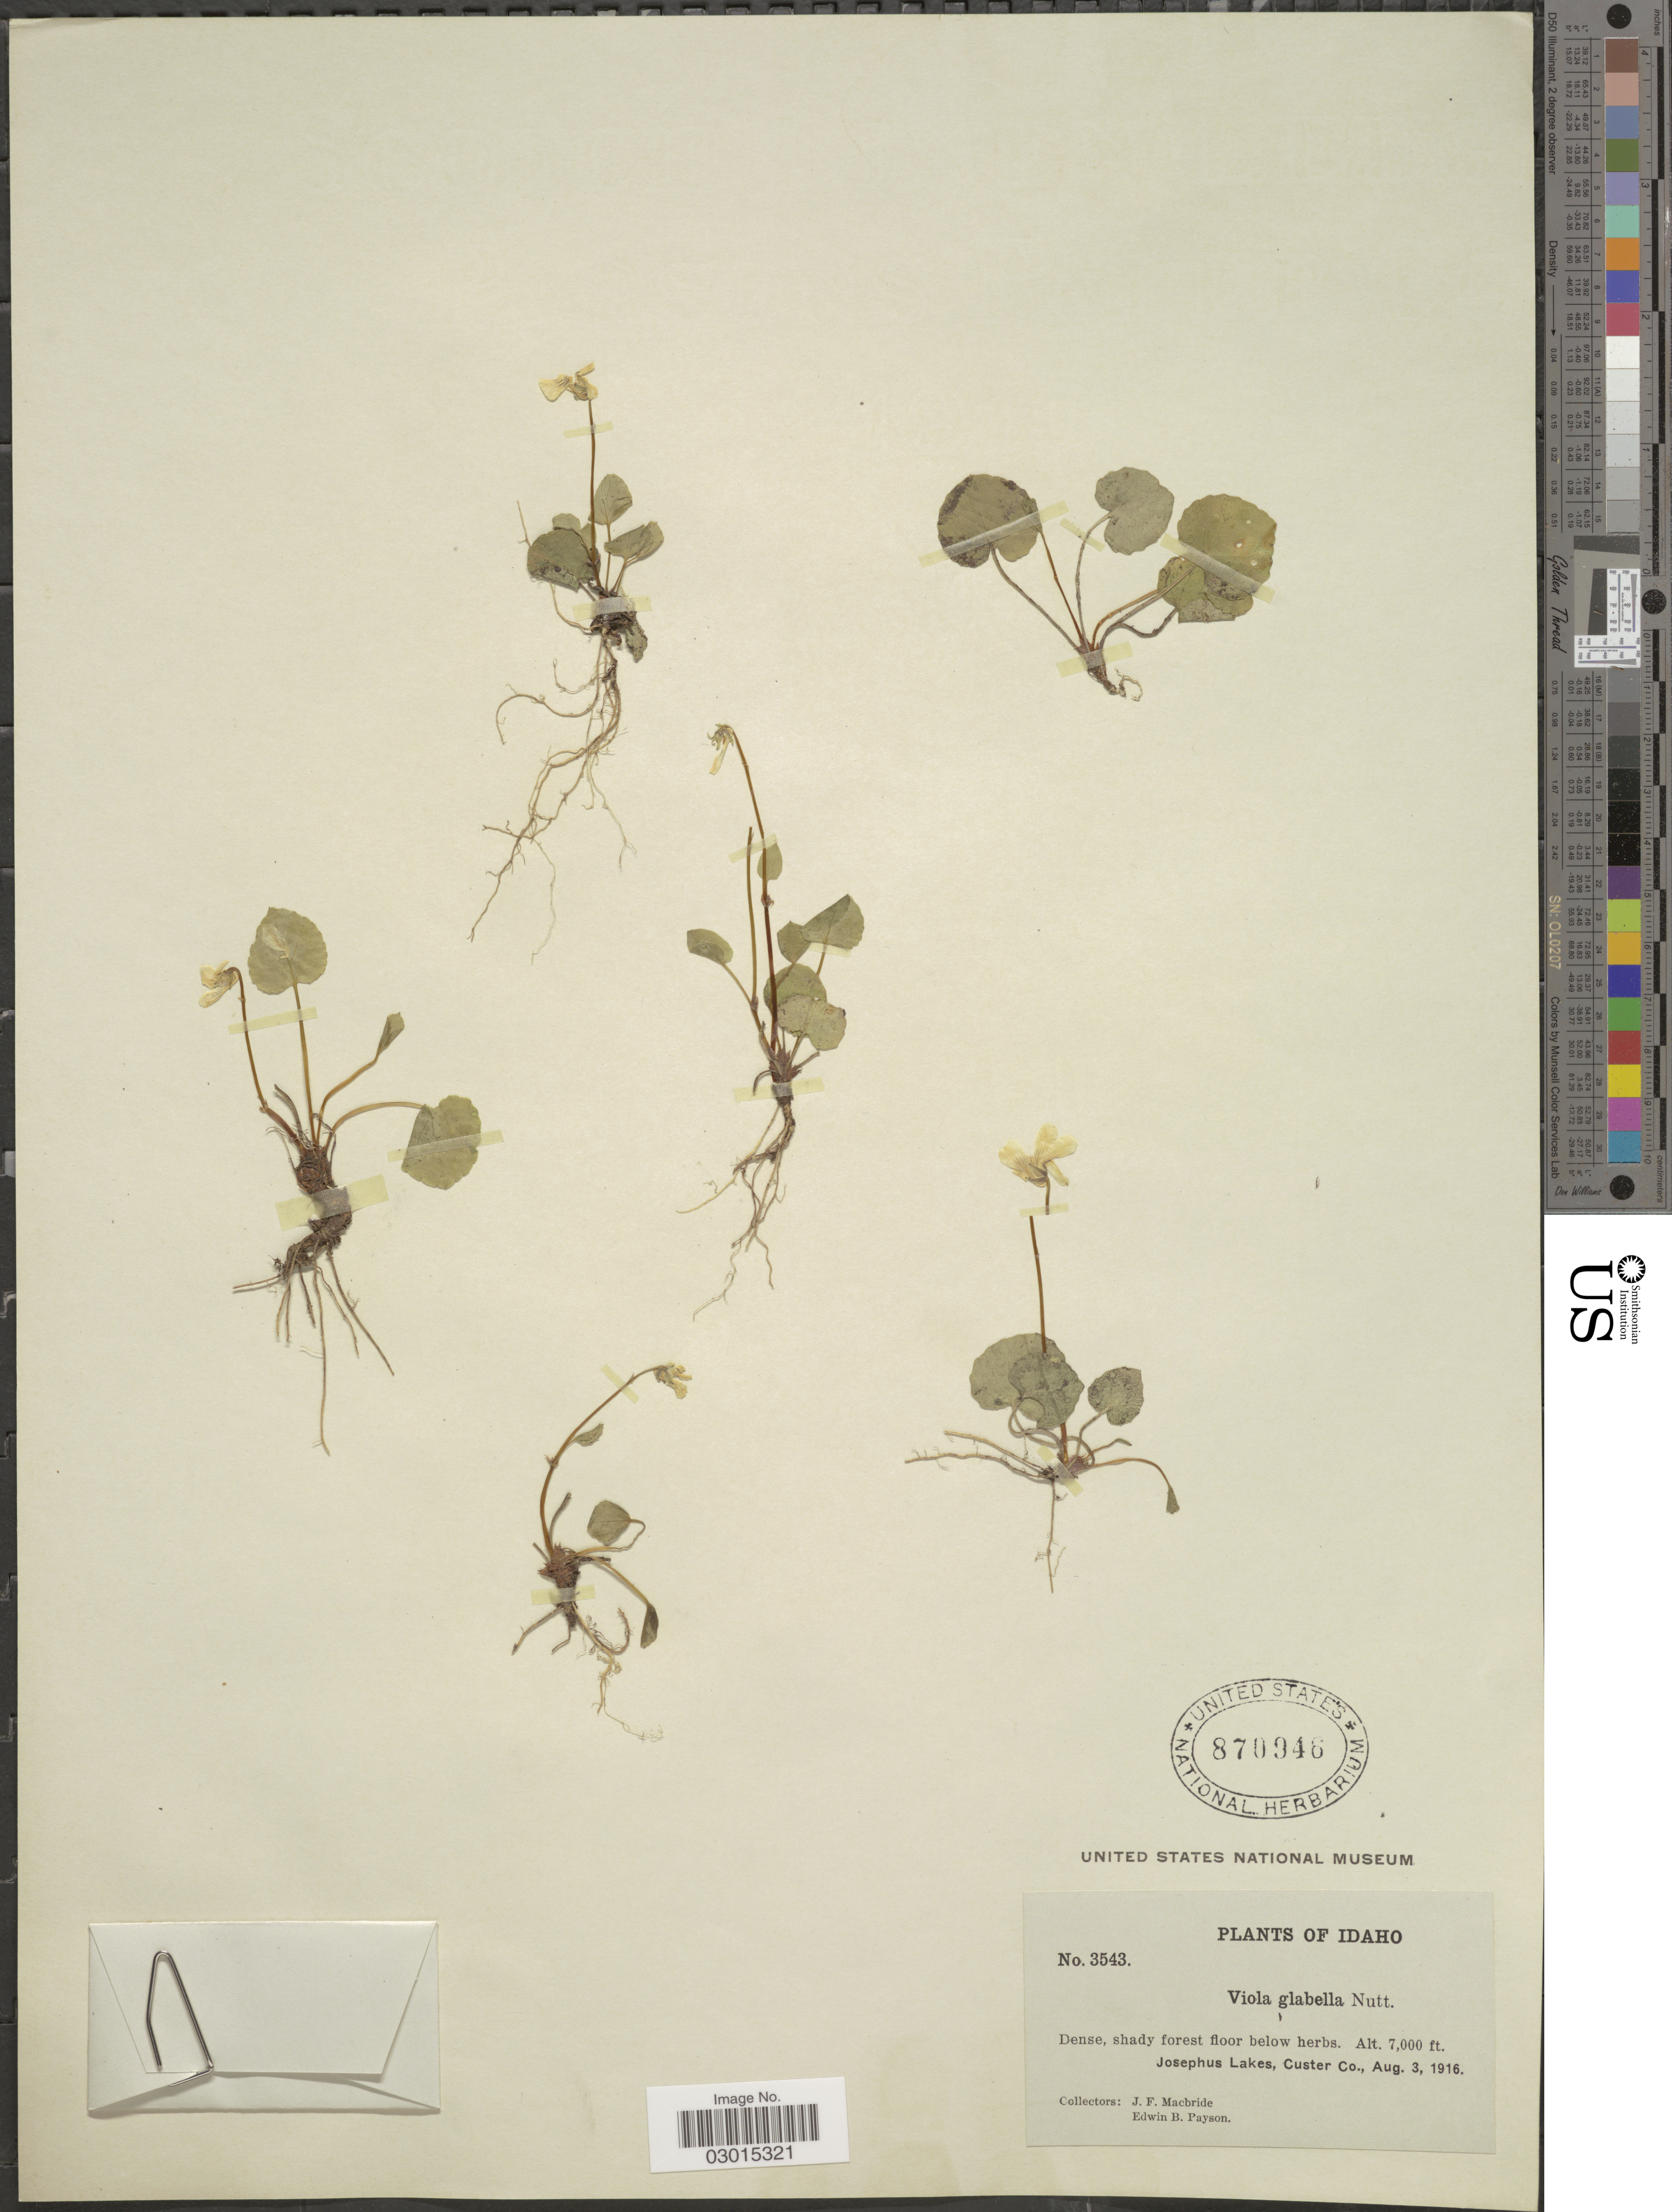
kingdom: Plantae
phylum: Tracheophyta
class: Magnoliopsida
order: Malpighiales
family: Violaceae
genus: Viola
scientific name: Viola glabella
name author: Nutt.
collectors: J. F. Macbride & E. B. Payson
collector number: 3543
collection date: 1916-08-03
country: United States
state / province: Idaho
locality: Josephus Lakes, Custer Co.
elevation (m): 2134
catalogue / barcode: US 870946